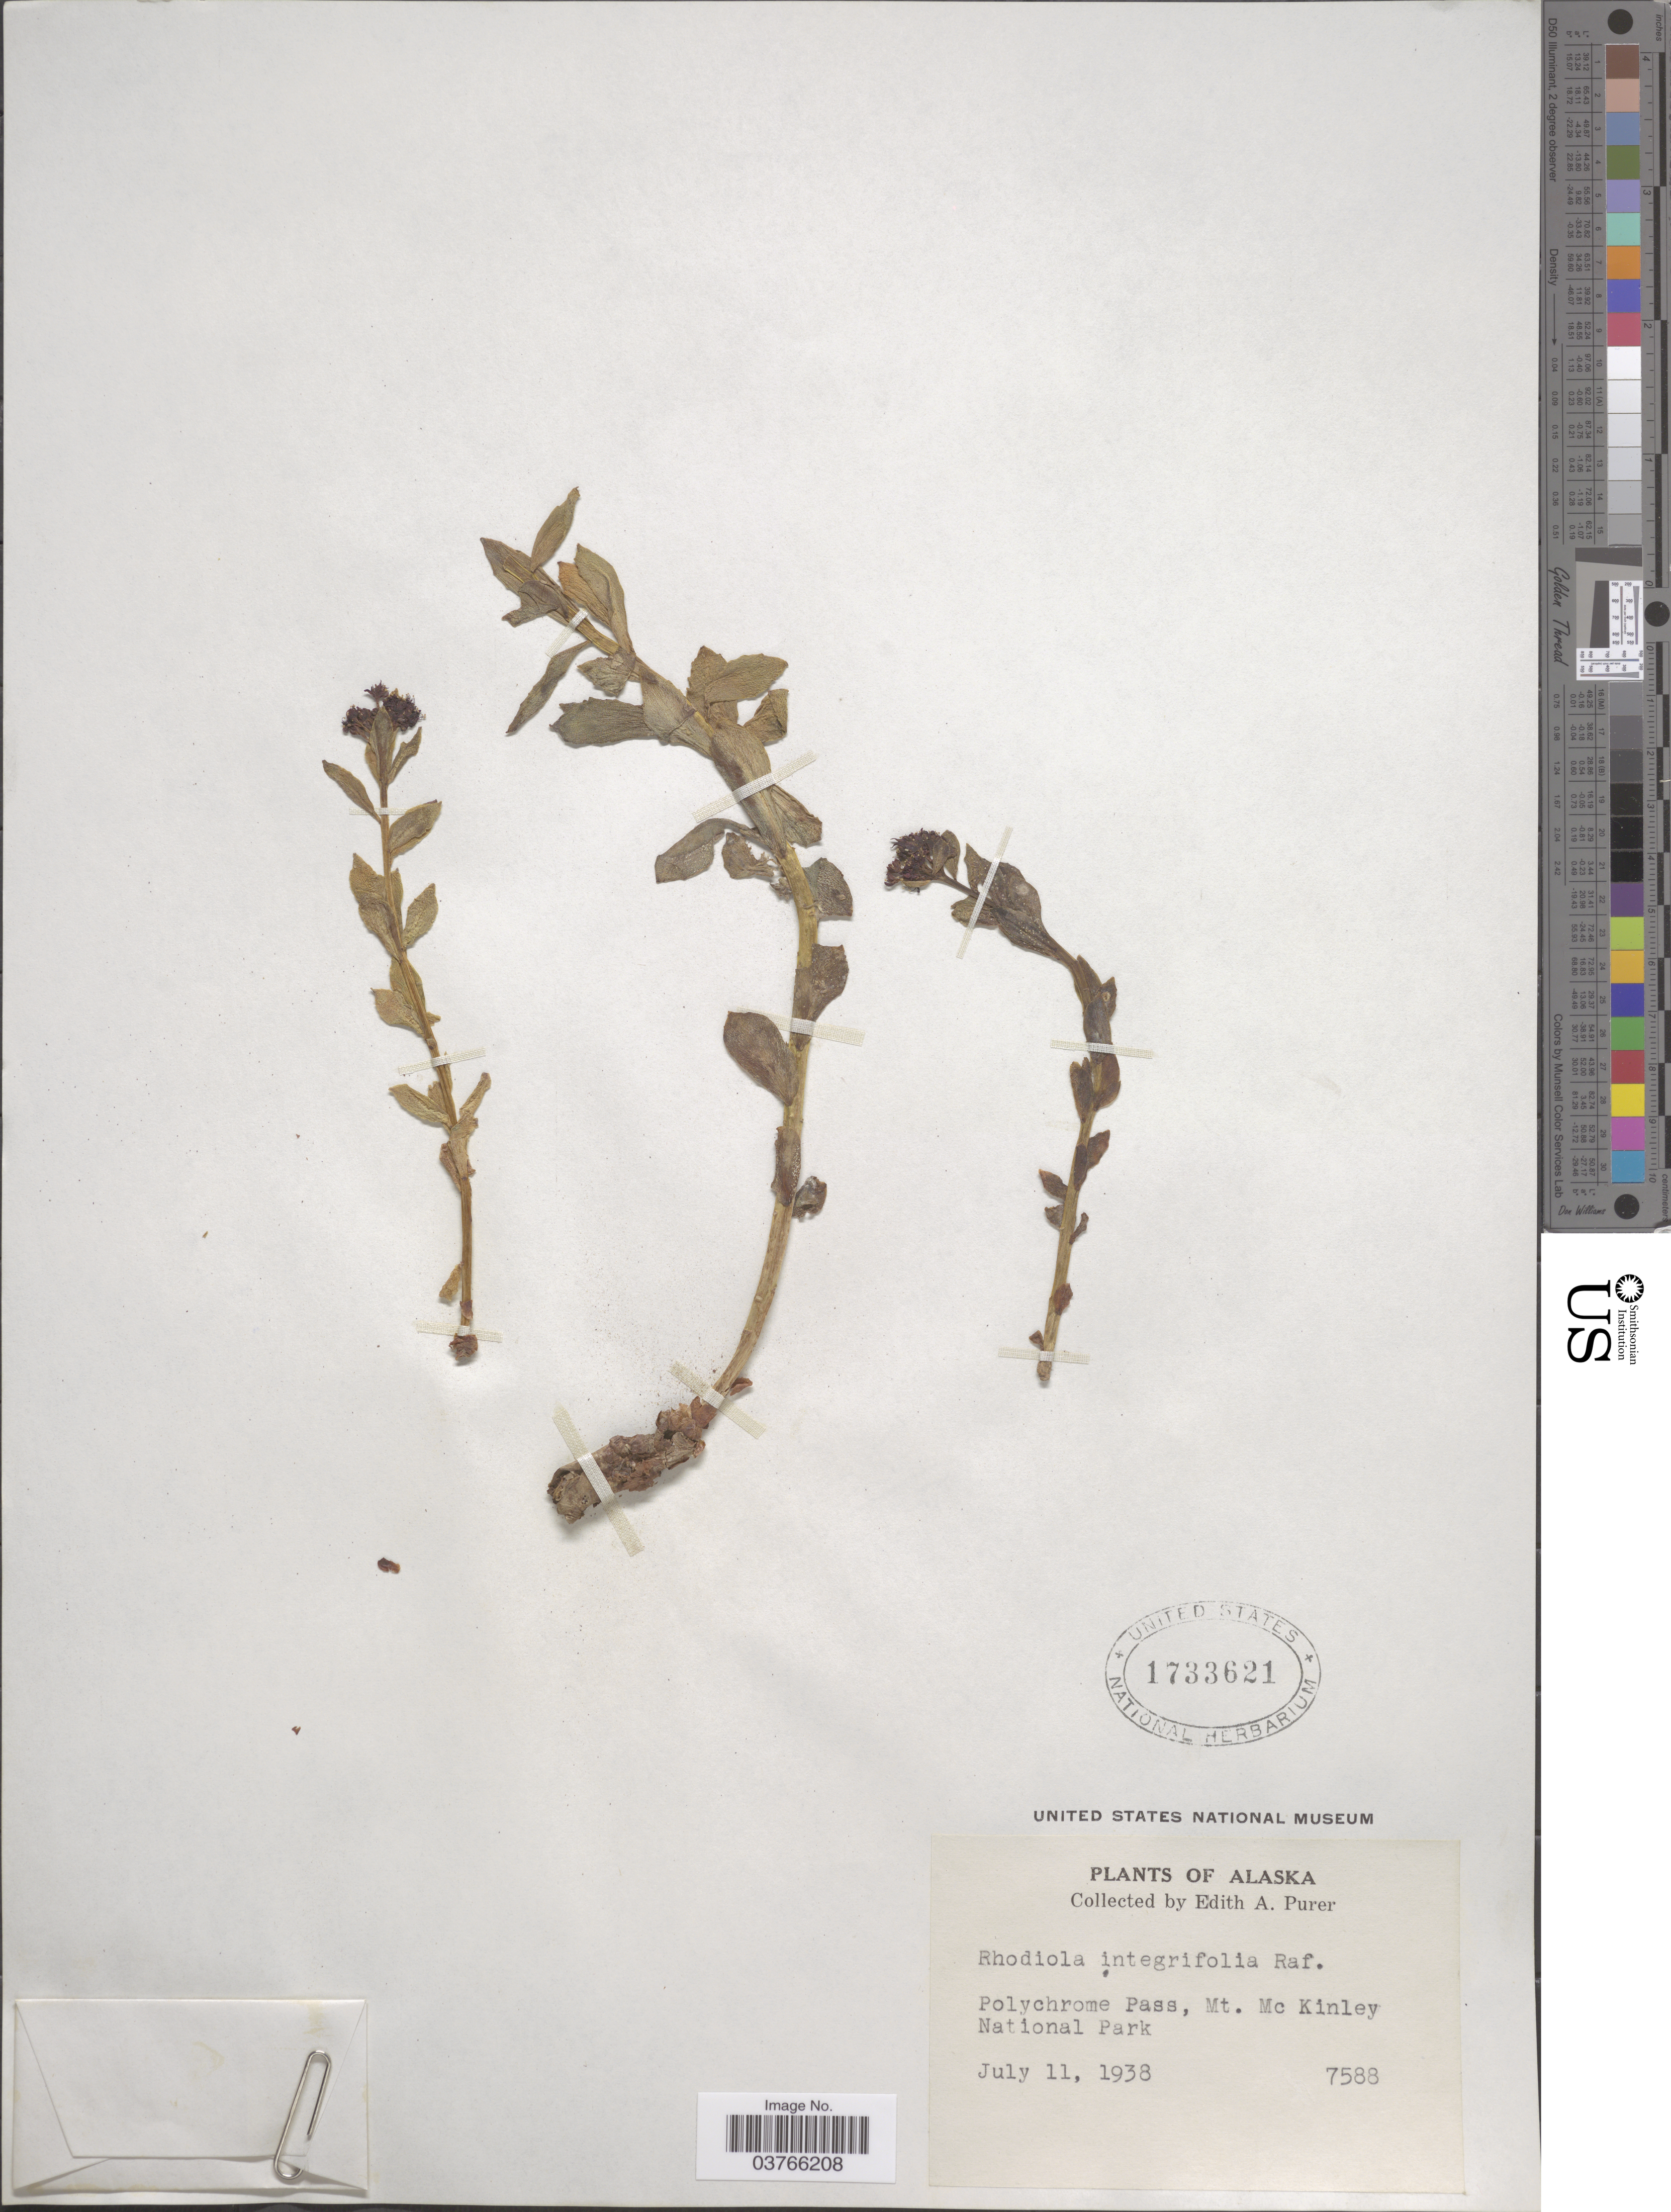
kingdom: Plantae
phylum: Tracheophyta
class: Magnoliopsida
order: Saxifragales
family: Crassulaceae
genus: Rhodiola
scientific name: Rhodiola integrifolia subsp. integrifolia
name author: Raf.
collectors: E. Purer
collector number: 7588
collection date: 1938-07-11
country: United States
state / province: Alaska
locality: Polychrome Pass, Mt. Mc Kinley National Park.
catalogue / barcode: US 1733621